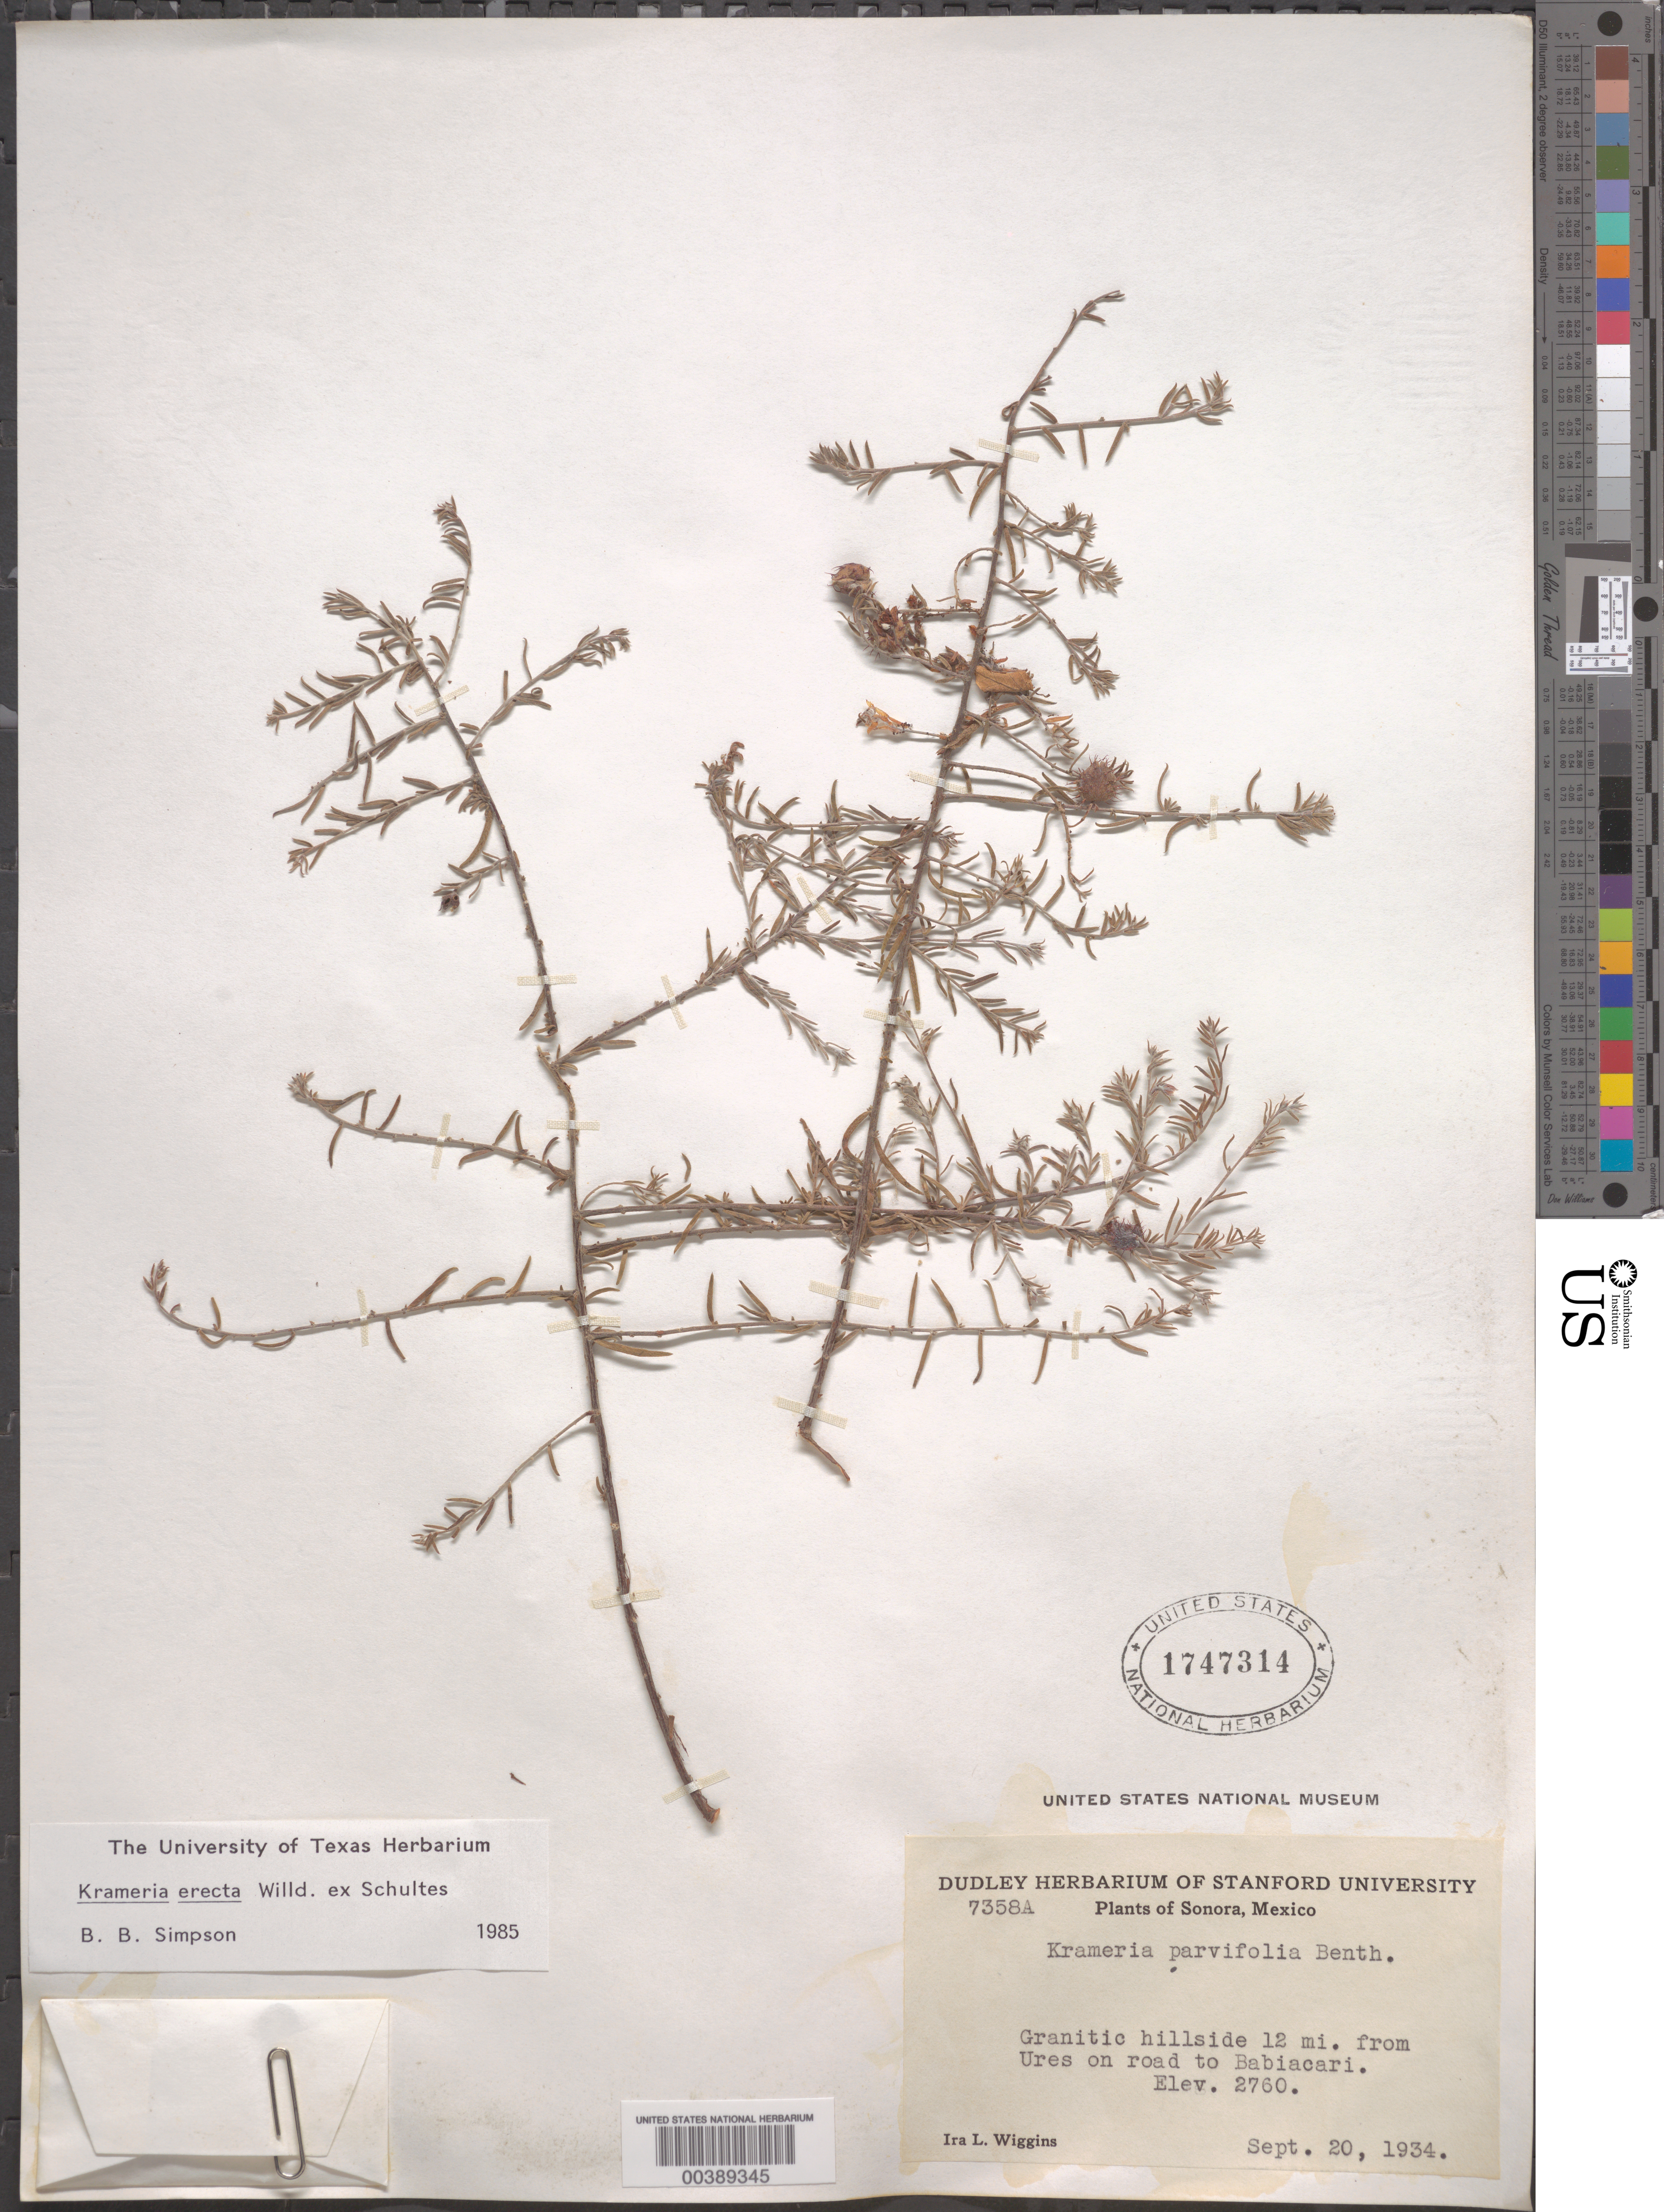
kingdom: Plantae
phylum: Tracheophyta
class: Magnoliopsida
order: Zygophyllales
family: Krameriaceae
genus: Krameria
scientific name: Krameria erecta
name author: Willd. ex Schult.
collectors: I. L. Wiggins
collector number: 7358a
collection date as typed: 20 Sep 1934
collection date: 1934-09-20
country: Mexico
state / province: Sonora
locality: Hillside 12 mi from ures on road to babiacari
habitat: Granitic hillside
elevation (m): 841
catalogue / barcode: US 1747314